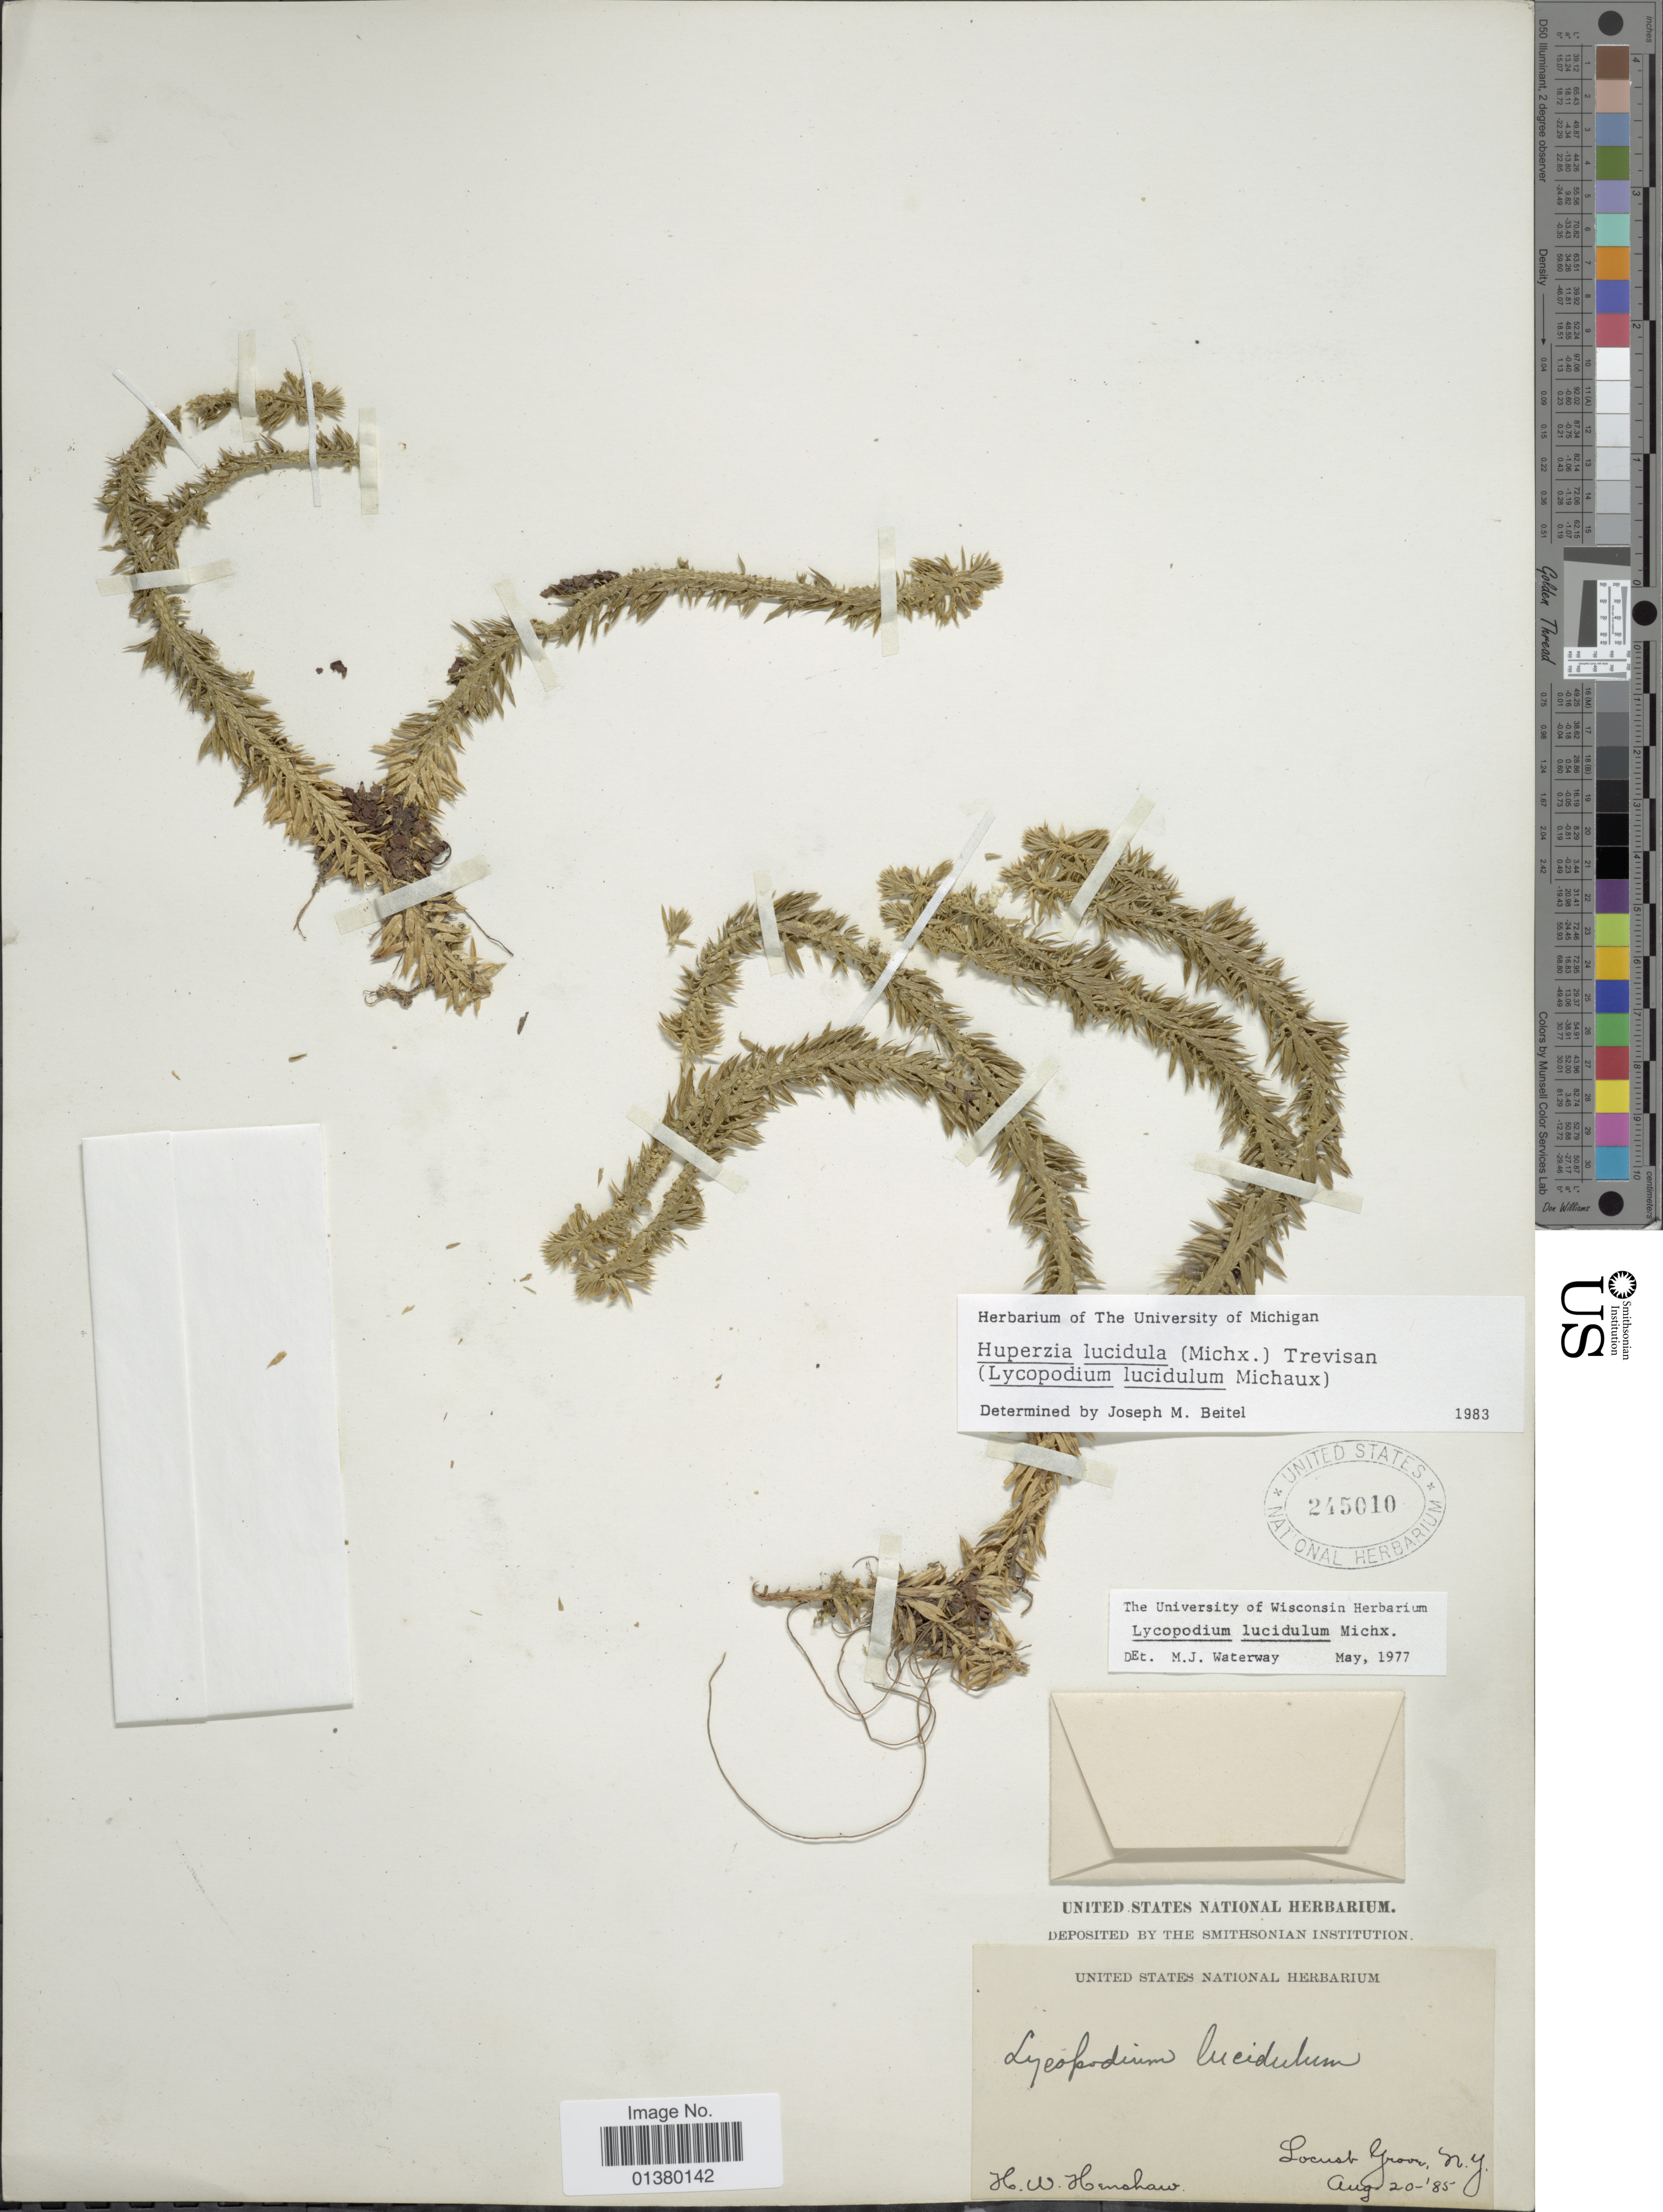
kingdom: Plantae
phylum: Tracheophyta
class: Lycopodiopsida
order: Lycopodiales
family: Lycopodiaceae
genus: Huperzia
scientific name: Huperzia lucidula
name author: (Michx.) Trevis.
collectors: H. Henshaw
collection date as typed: Transcribed d/m/y: 20/8/85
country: United States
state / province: New York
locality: Locust Grove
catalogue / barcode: US 245010